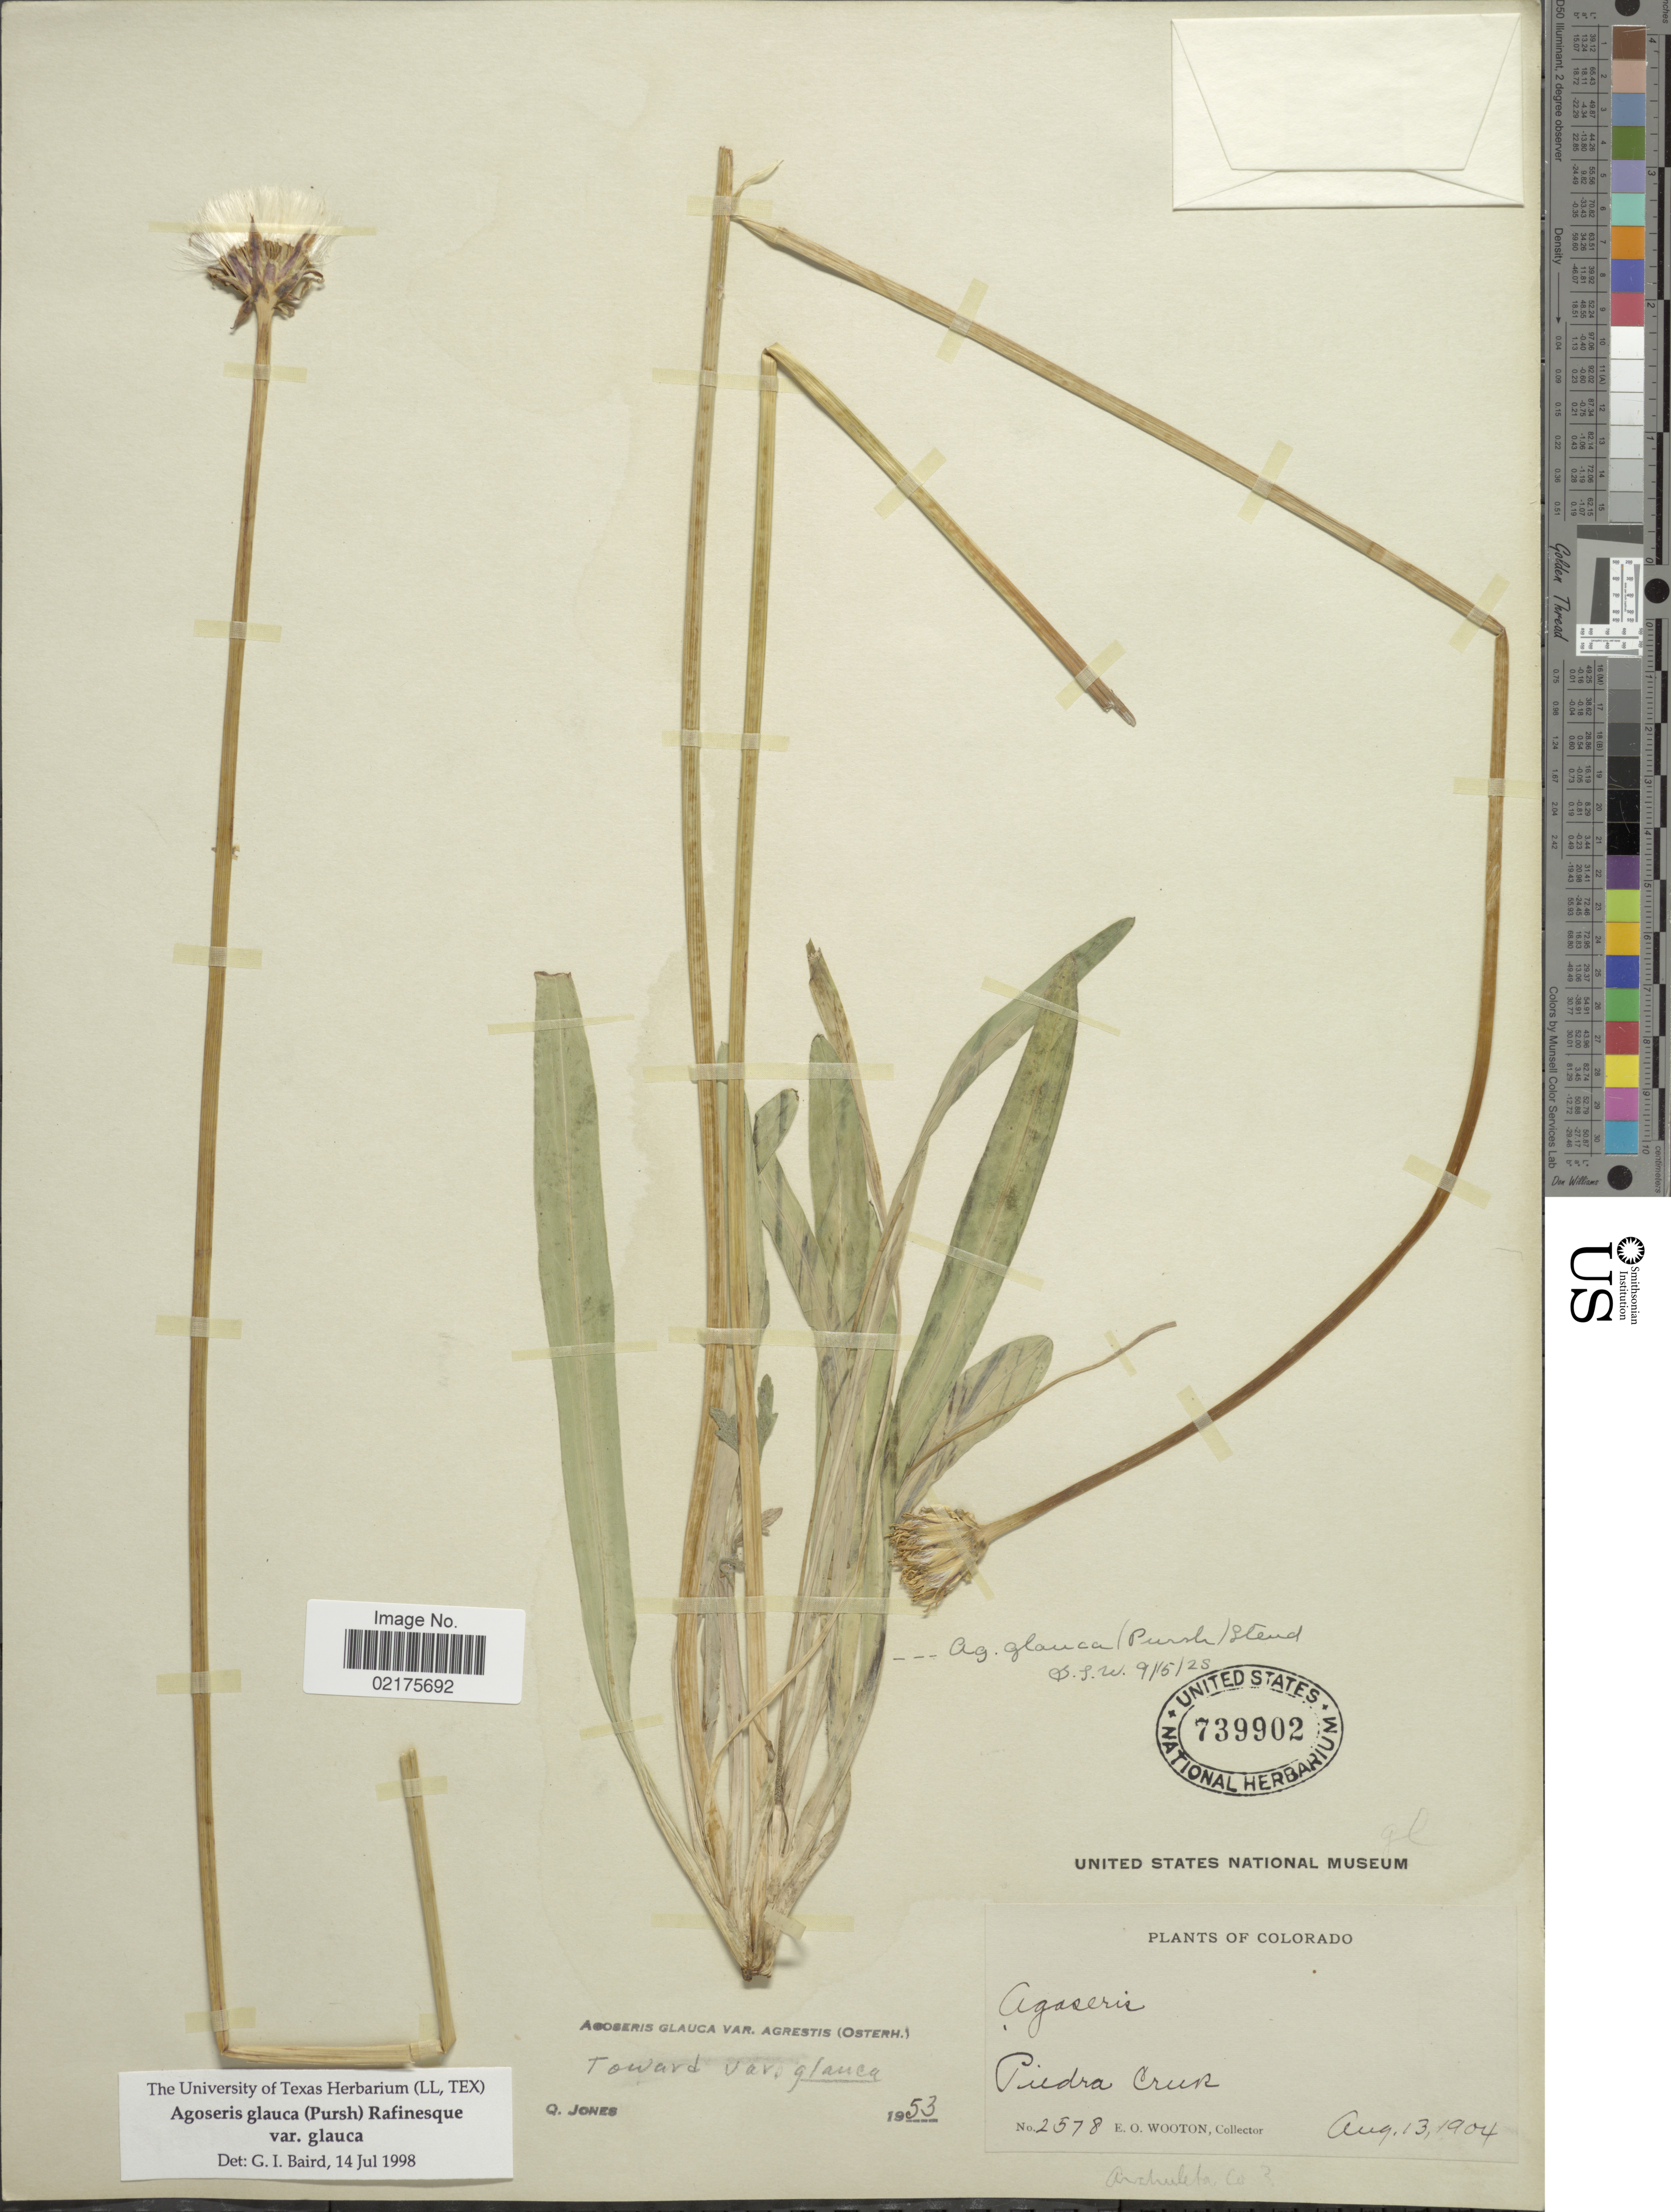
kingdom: Plantae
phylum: Tracheophyta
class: Magnoliopsida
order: Asterales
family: Asteraceae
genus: Agoseris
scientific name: Agoseris glauca var. glauca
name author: (Pursh) Raf.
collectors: E. O. Wooton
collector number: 2578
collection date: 1904-08-13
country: United States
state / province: Colorado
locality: Piedra Creek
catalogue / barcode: US 739902